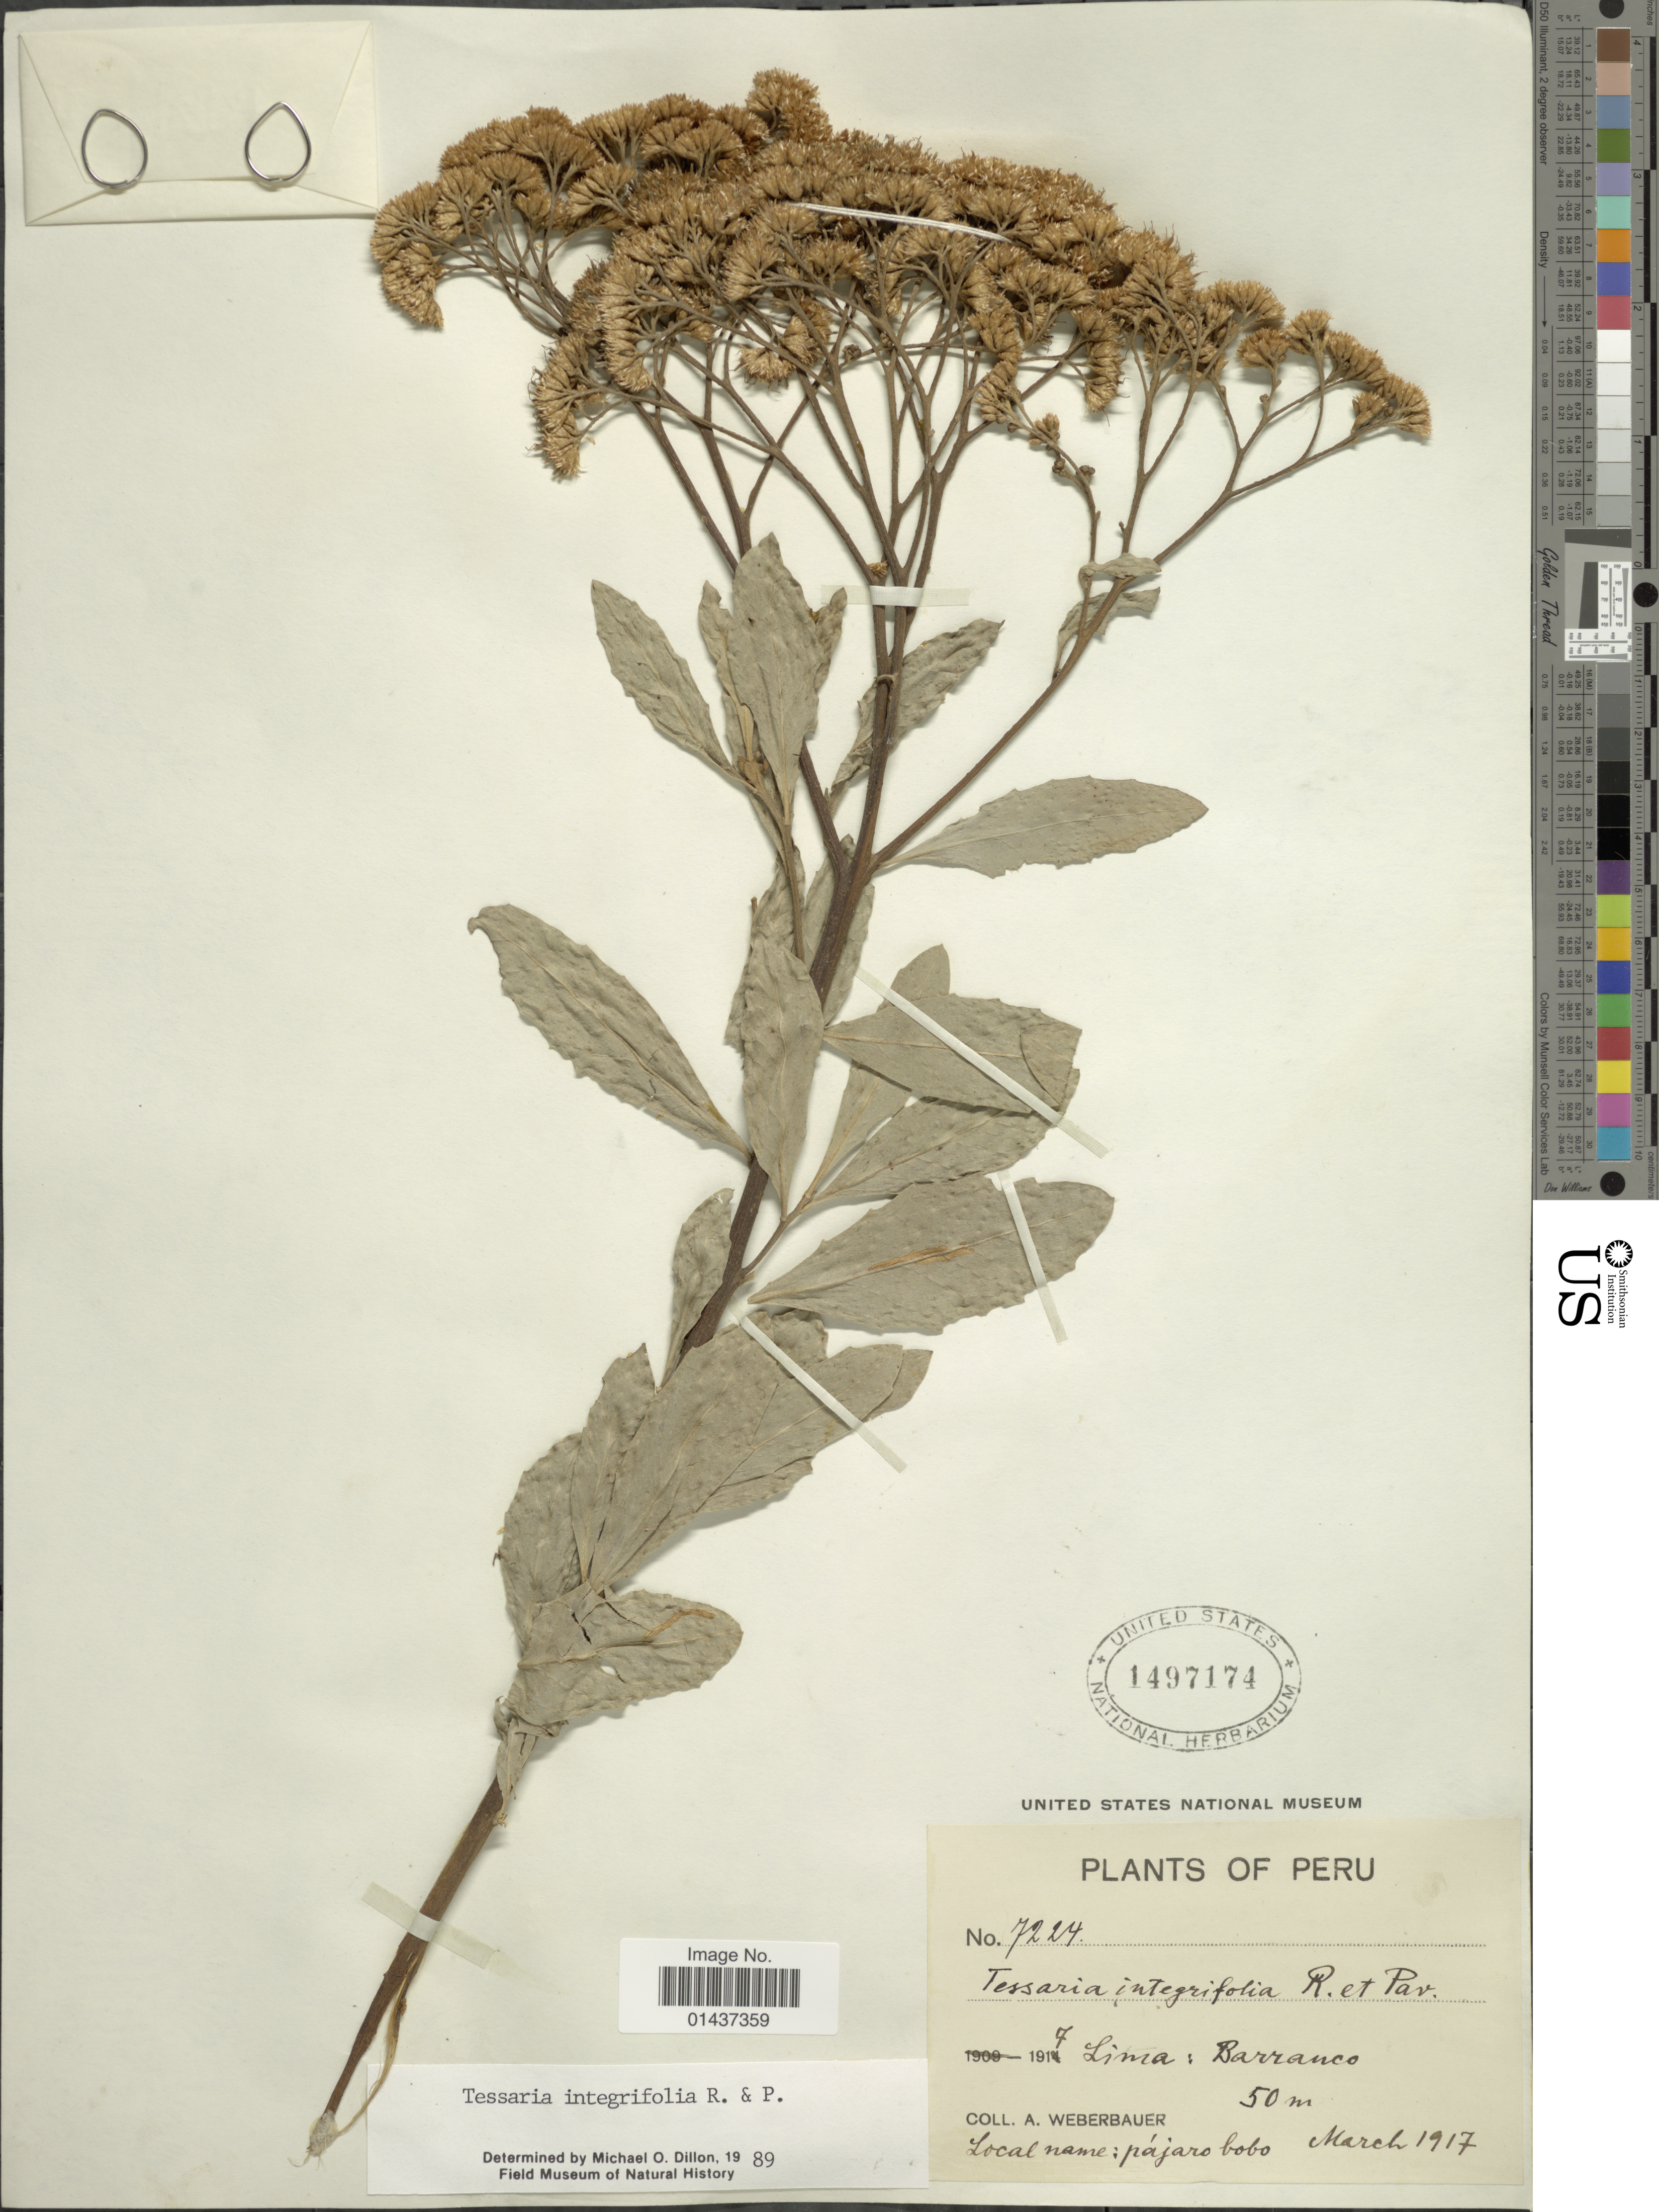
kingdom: Plantae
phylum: Tracheophyta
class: Magnoliopsida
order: Asterales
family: Asteraceae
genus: Tessaria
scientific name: Tessaria integrifolia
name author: Ruiz & Pav.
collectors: A. Weberbauer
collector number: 7224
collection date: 1917-03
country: Peru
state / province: Lima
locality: Barranco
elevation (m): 50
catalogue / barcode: US 1497174